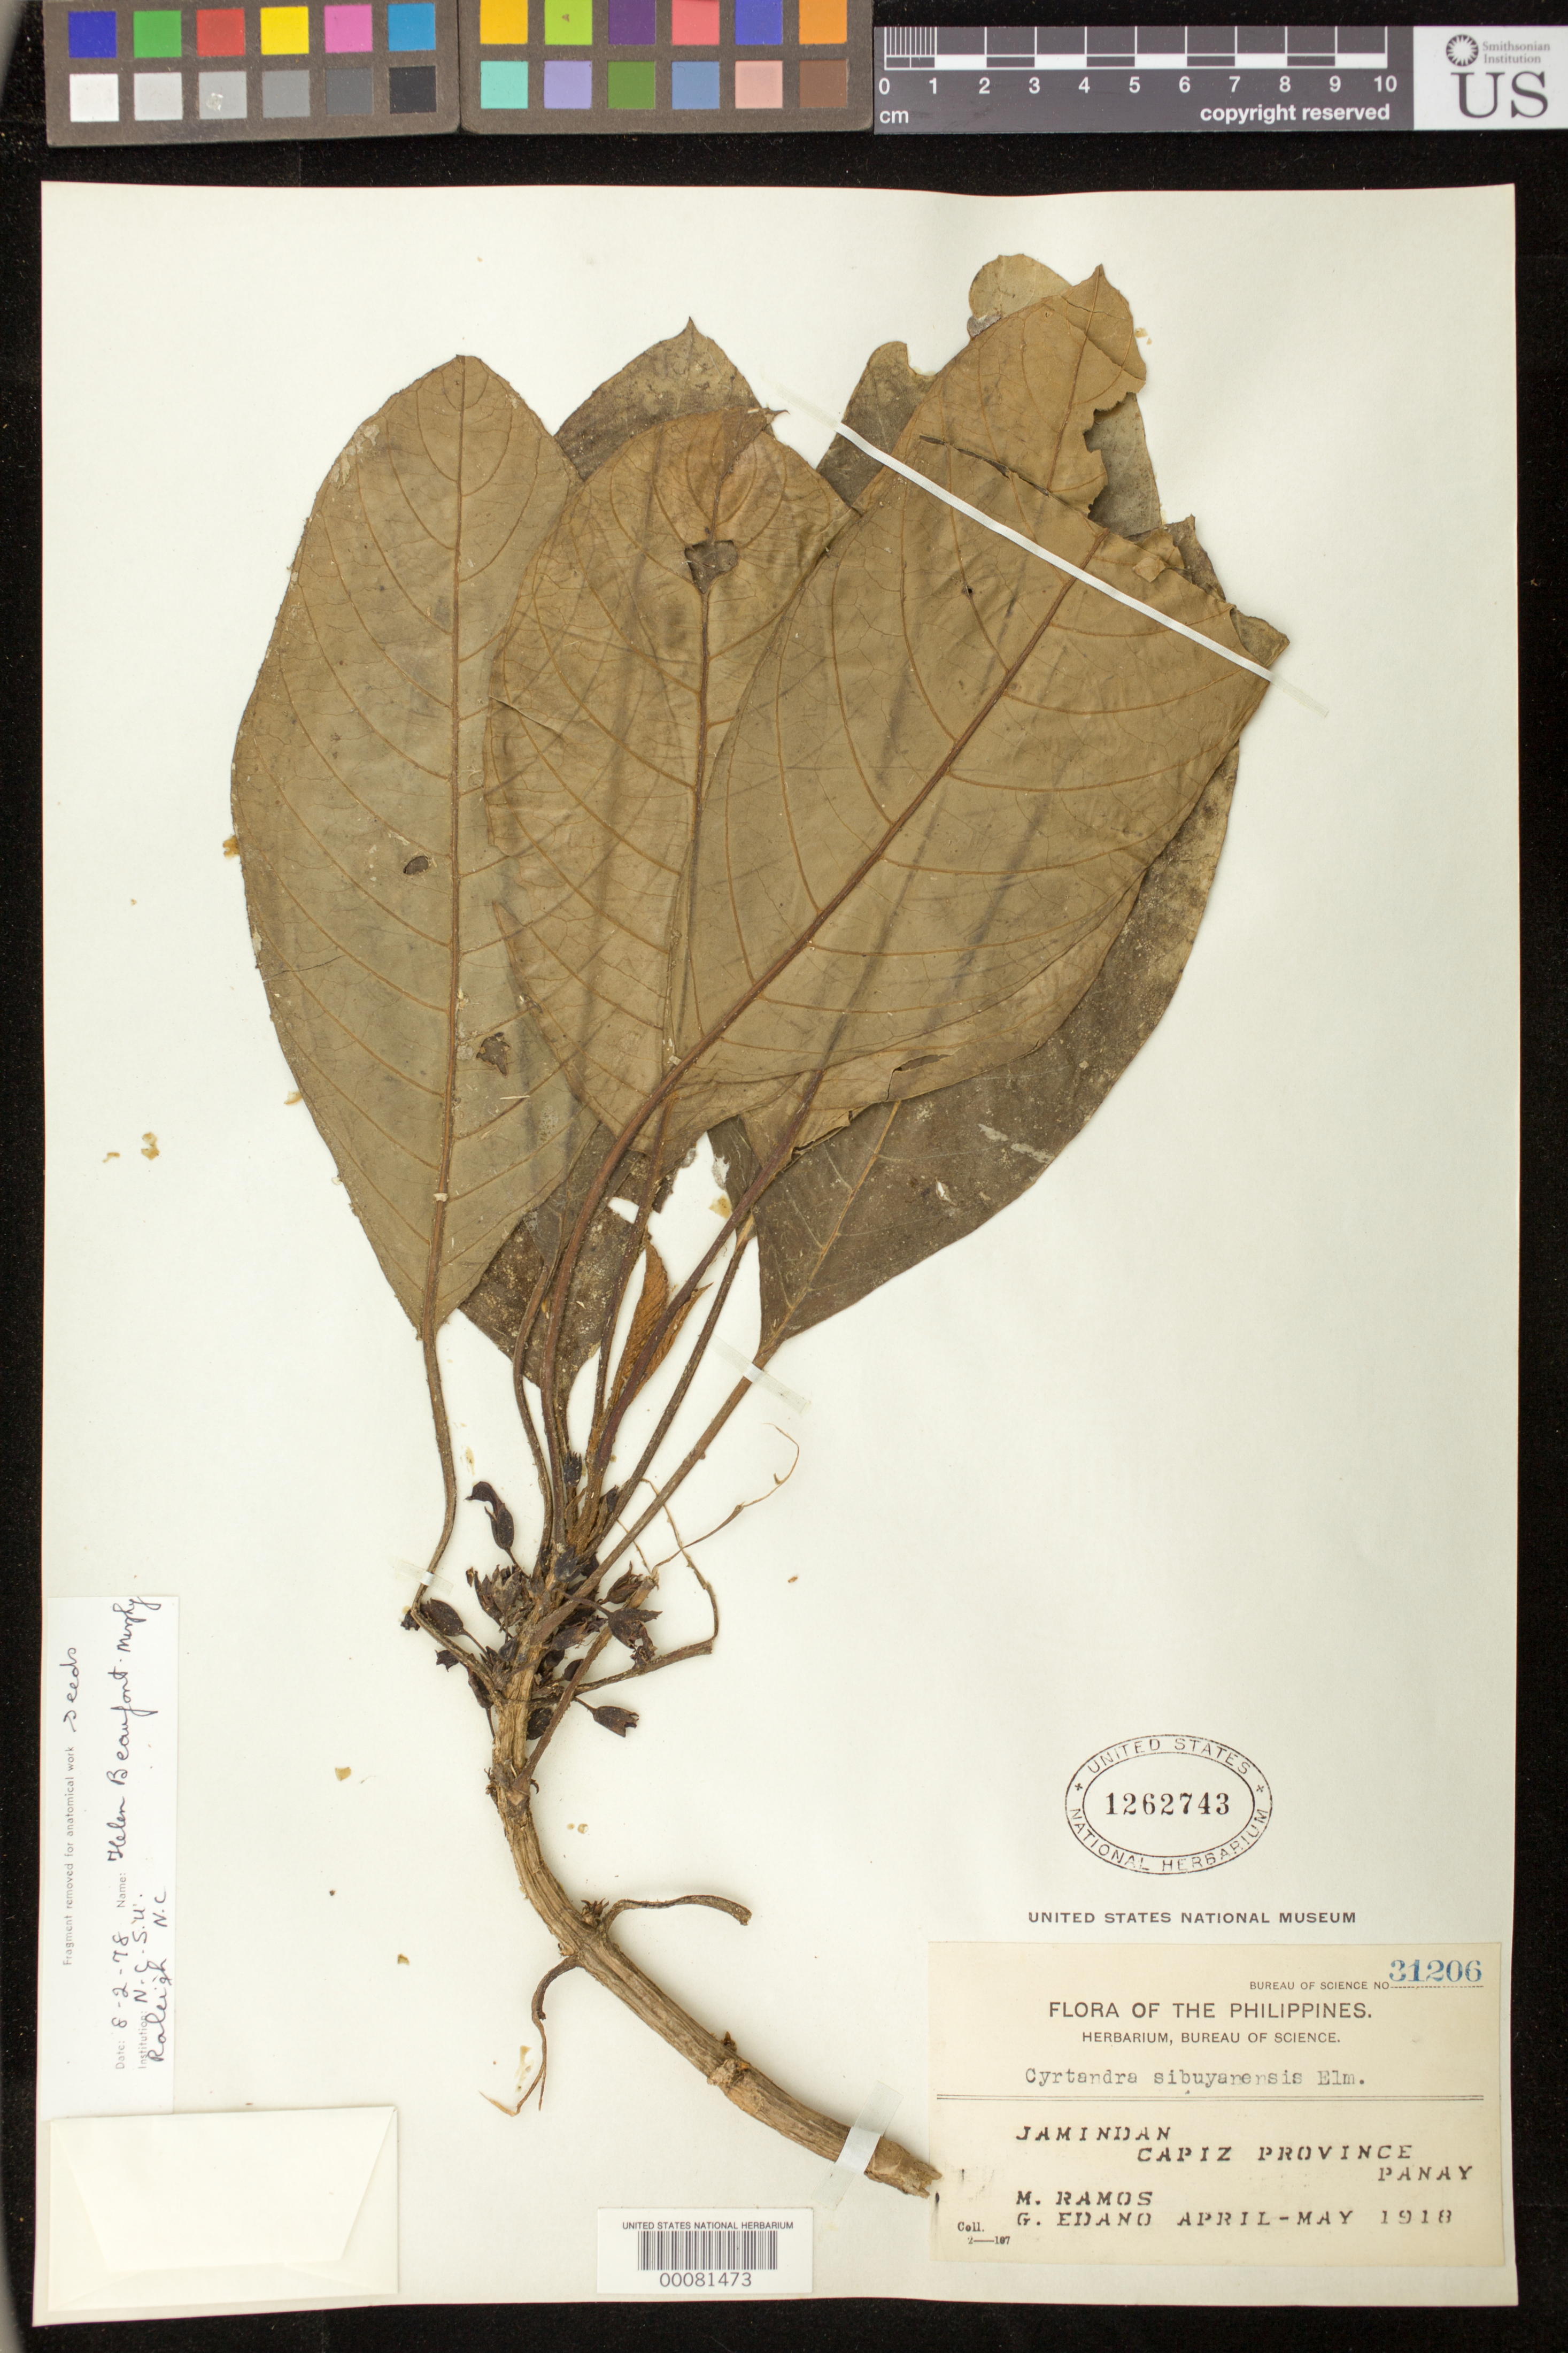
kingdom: Plantae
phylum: Tracheophyta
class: Magnoliopsida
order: Lamiales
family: Gesneriaceae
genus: Cyrtandra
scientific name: Cyrtandra sibuyanensis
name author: Elmer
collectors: M. Ramos & G. Edaño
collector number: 31206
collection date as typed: Apr-May 1918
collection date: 1918-04/1918-05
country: Philippines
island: Panay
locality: Capiz, Jamindan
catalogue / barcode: US 1262743